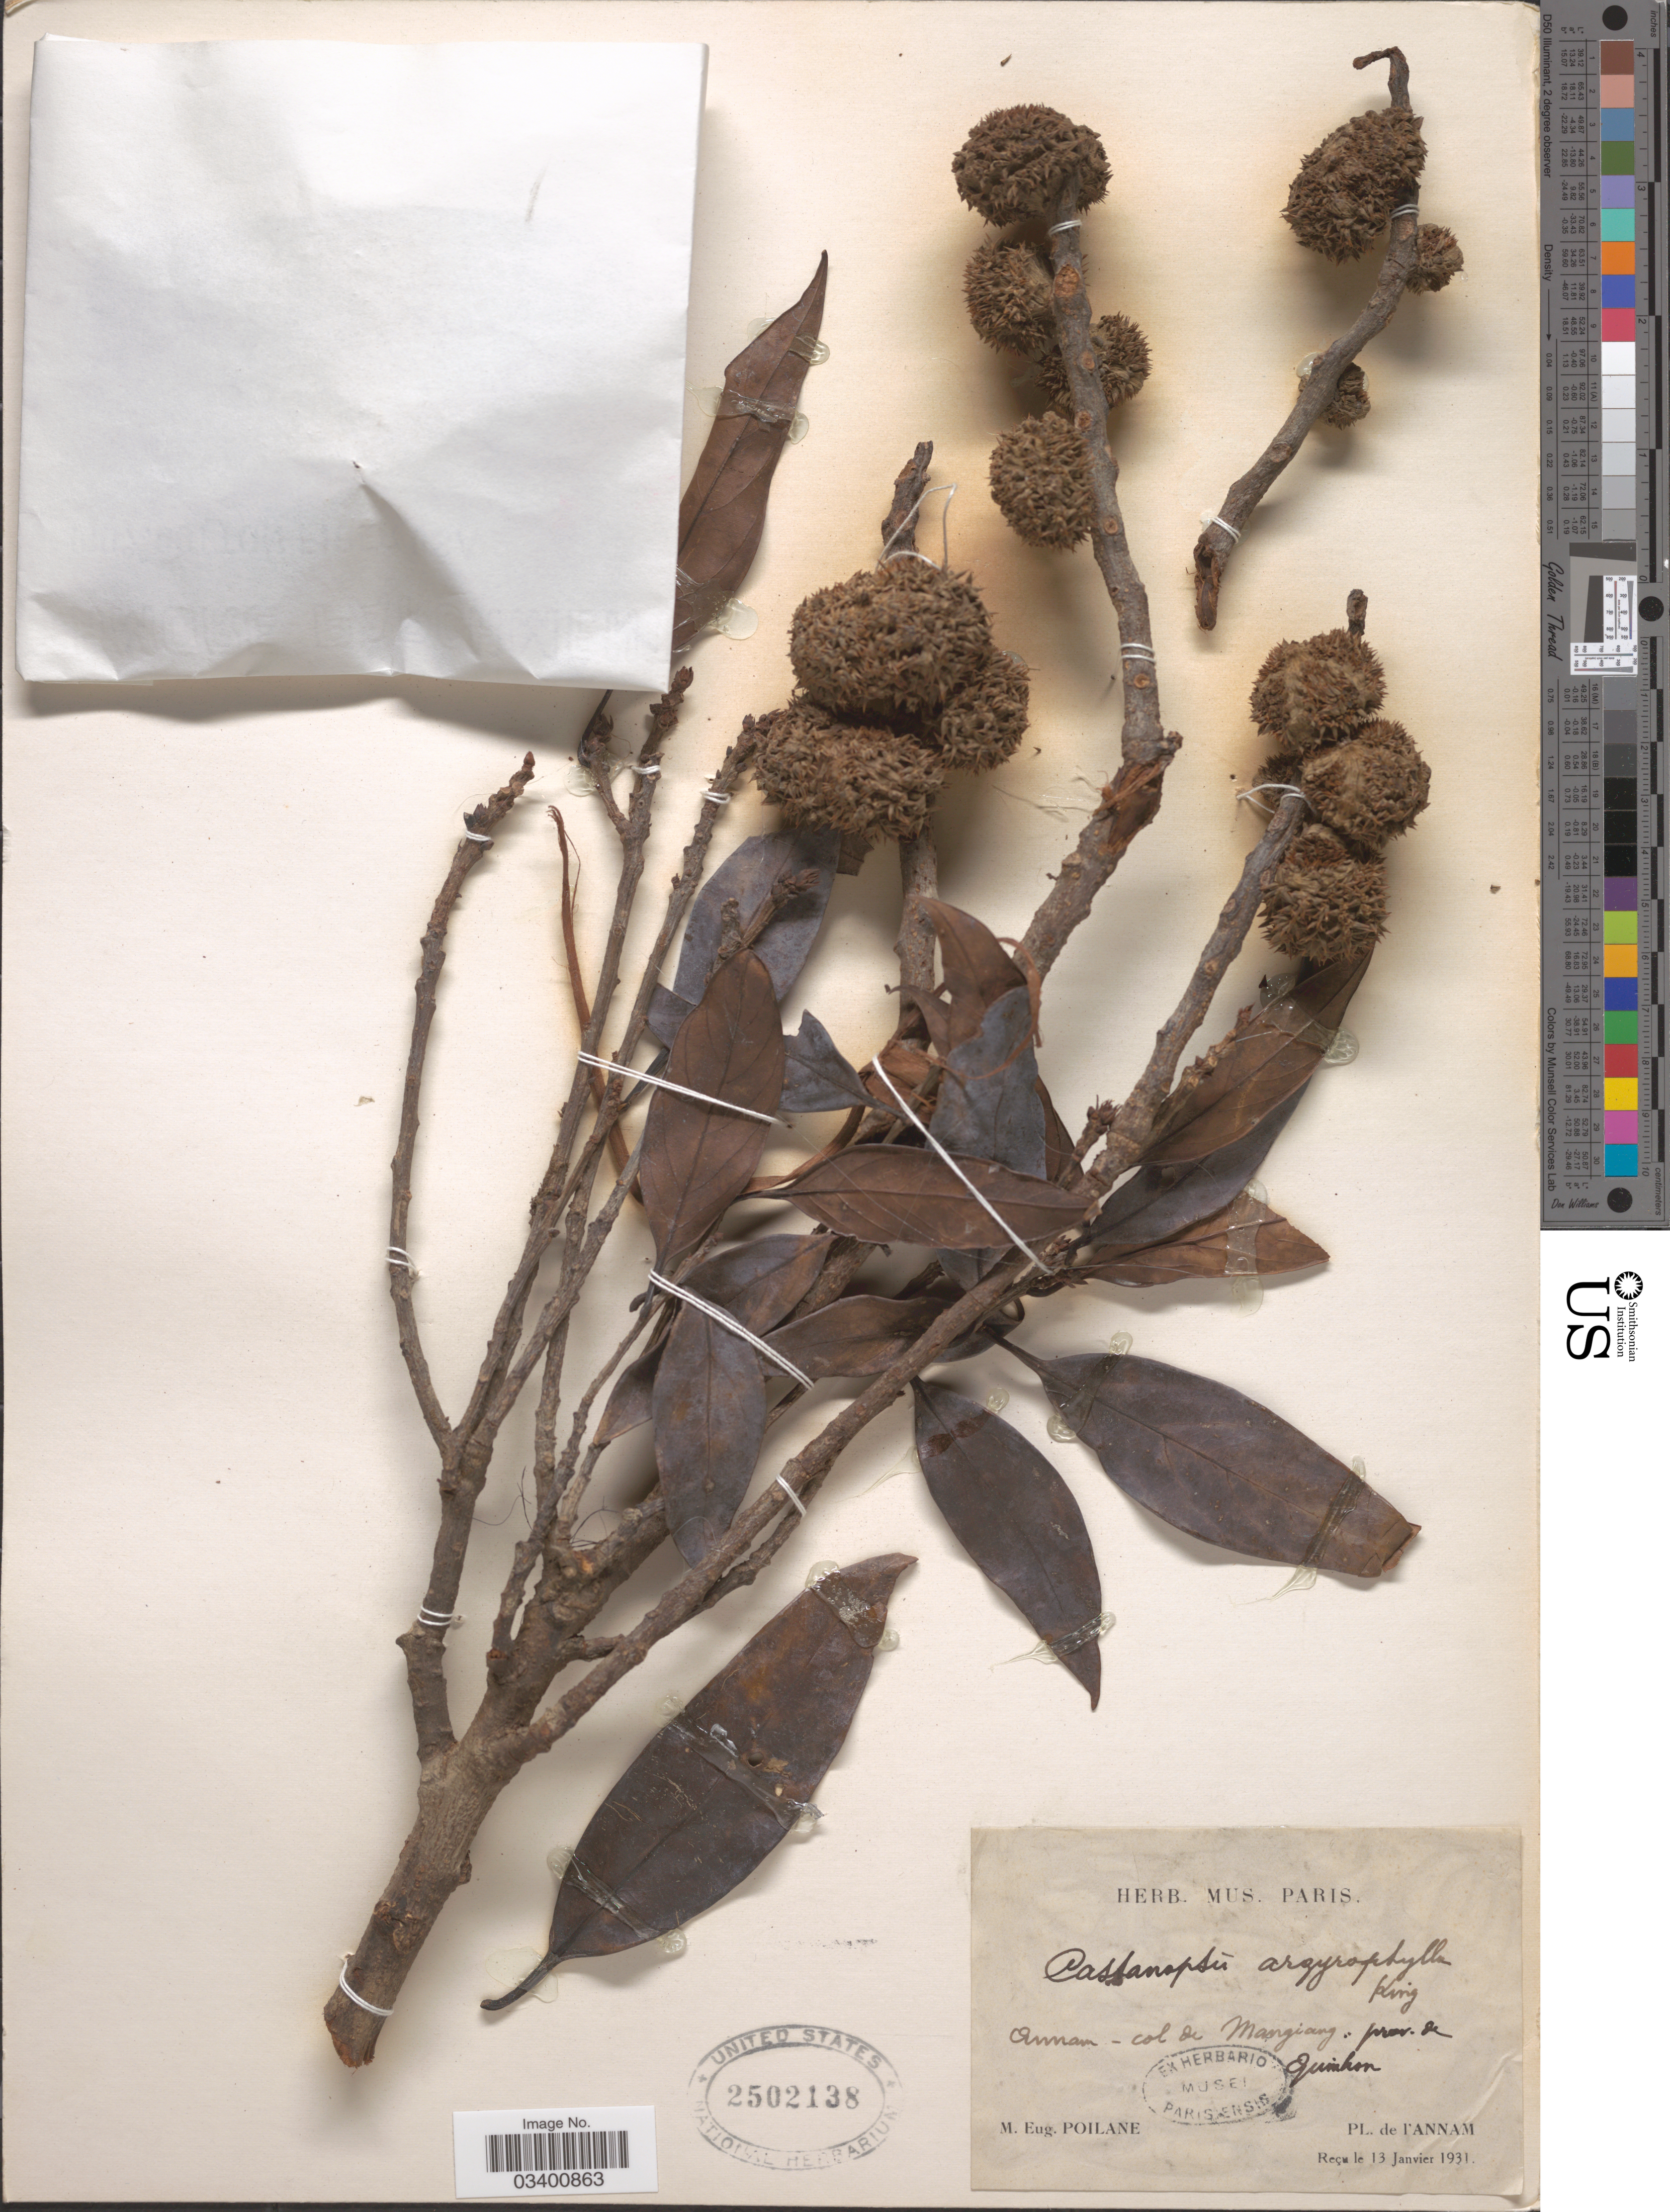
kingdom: Plantae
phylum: Tracheophyta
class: Magnoliopsida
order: Fagales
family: Fagaceae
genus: Castanopsis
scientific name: Castanopsis argyrophylla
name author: King ex Hook. f.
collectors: M. Poilane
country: Vietnam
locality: Annam - col de Mangiang: prov. de Quinkon.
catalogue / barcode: US 2502138